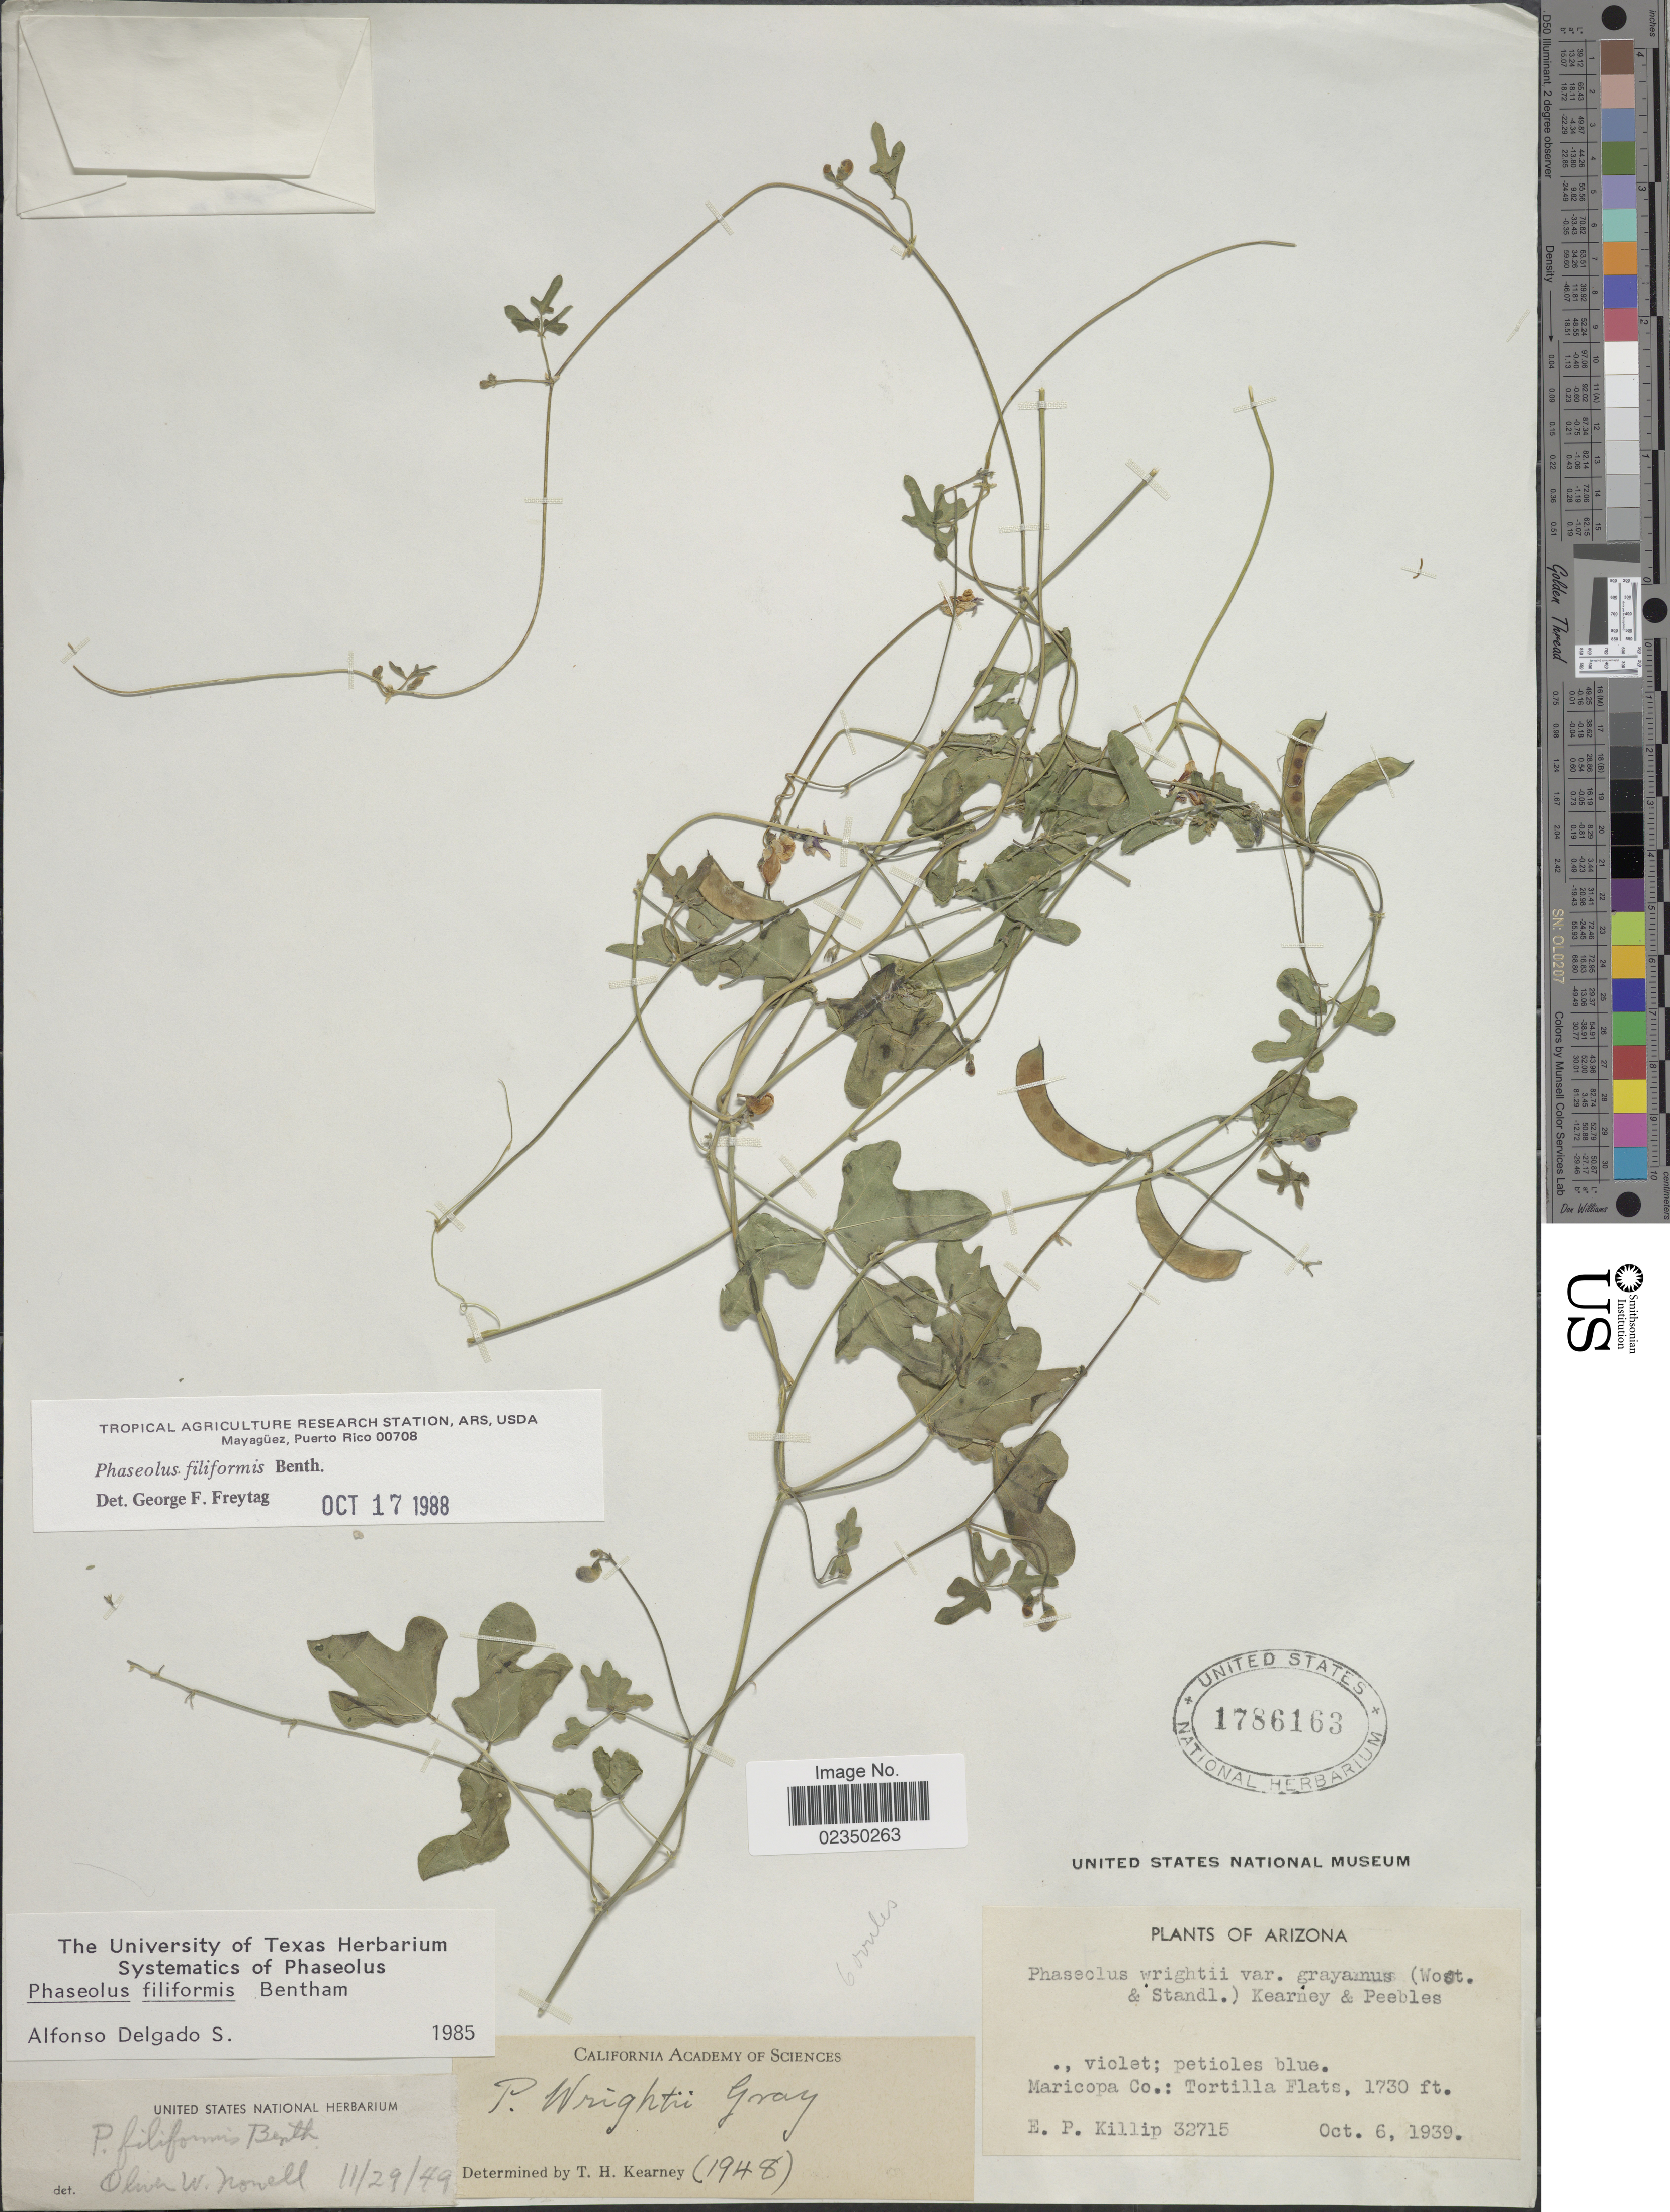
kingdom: Plantae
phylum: Tracheophyta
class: Magnoliopsida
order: Fabales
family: Fabaceae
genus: Phaseolus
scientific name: Phaseolus filiformis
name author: Benth.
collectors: E. P. Killip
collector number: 32715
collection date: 1939-10-06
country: United States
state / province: Arizona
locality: Maricopa Co, Tortilla Flats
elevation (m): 527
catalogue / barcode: US 1786163